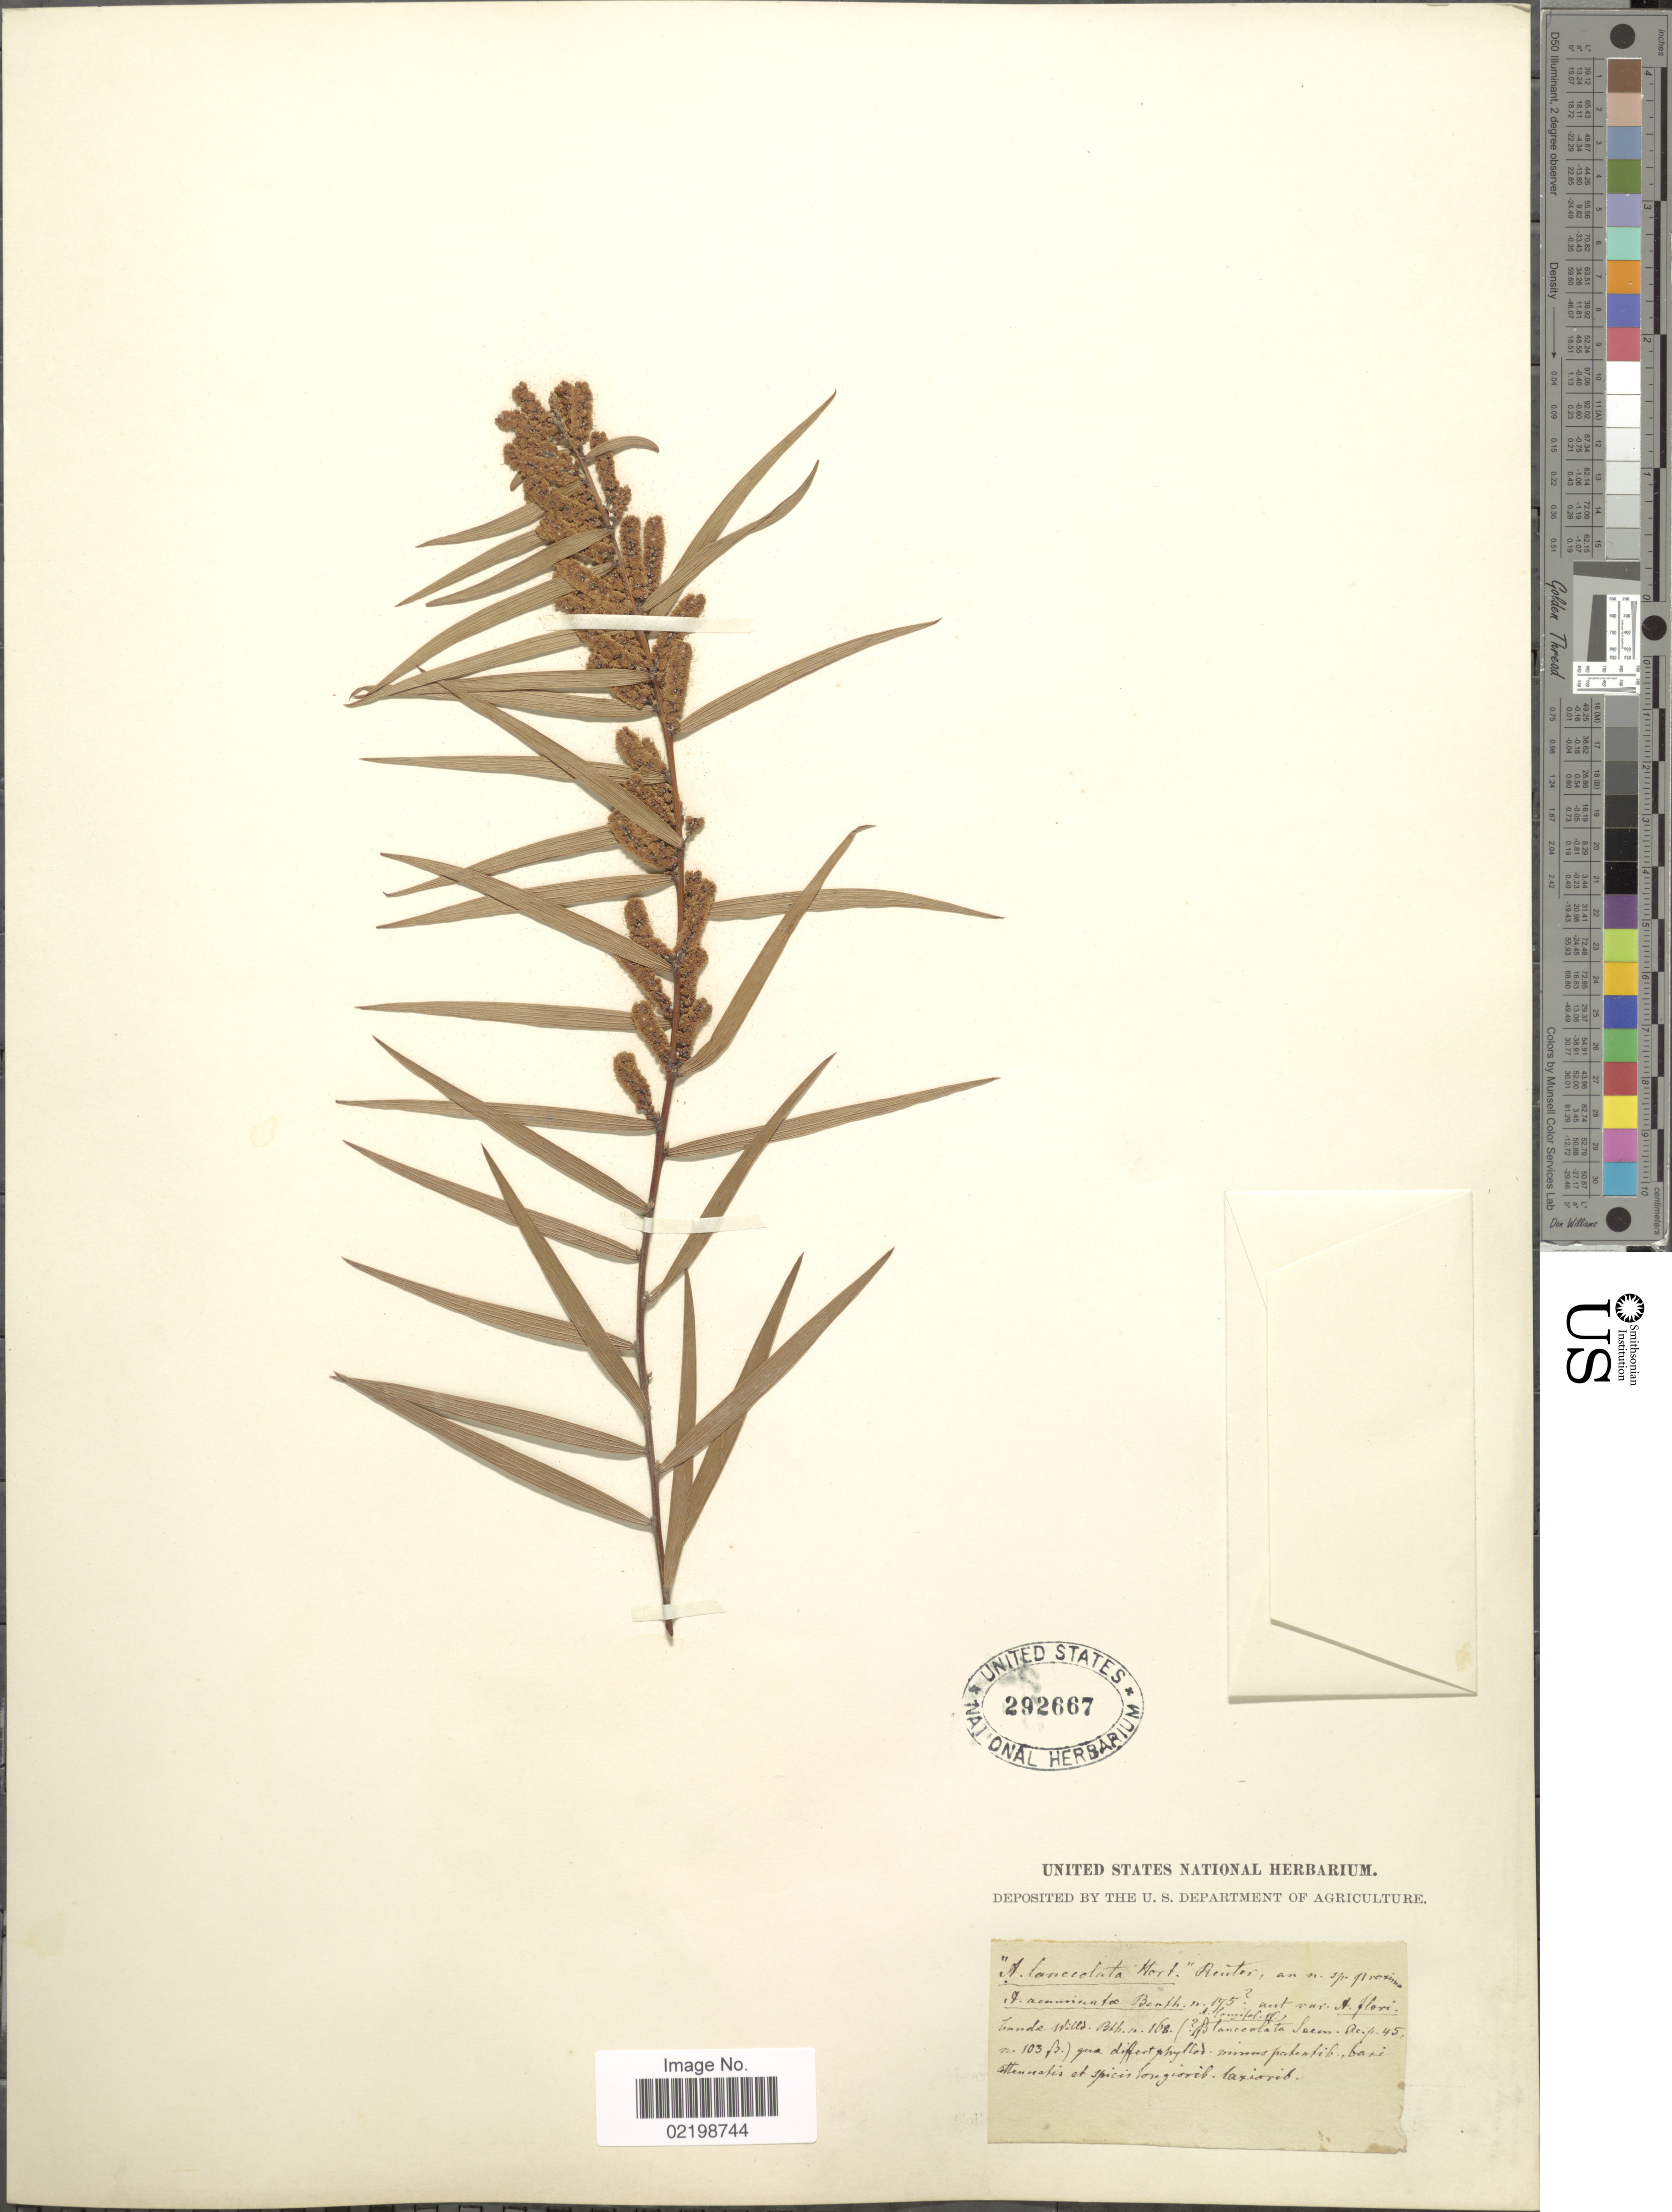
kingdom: Plantae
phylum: Tracheophyta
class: Magnoliopsida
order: Fabales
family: Fabaceae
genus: Acacia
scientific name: Acacia lanceolata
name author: Maslin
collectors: -. Reuter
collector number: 175/168/45/103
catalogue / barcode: US 292667